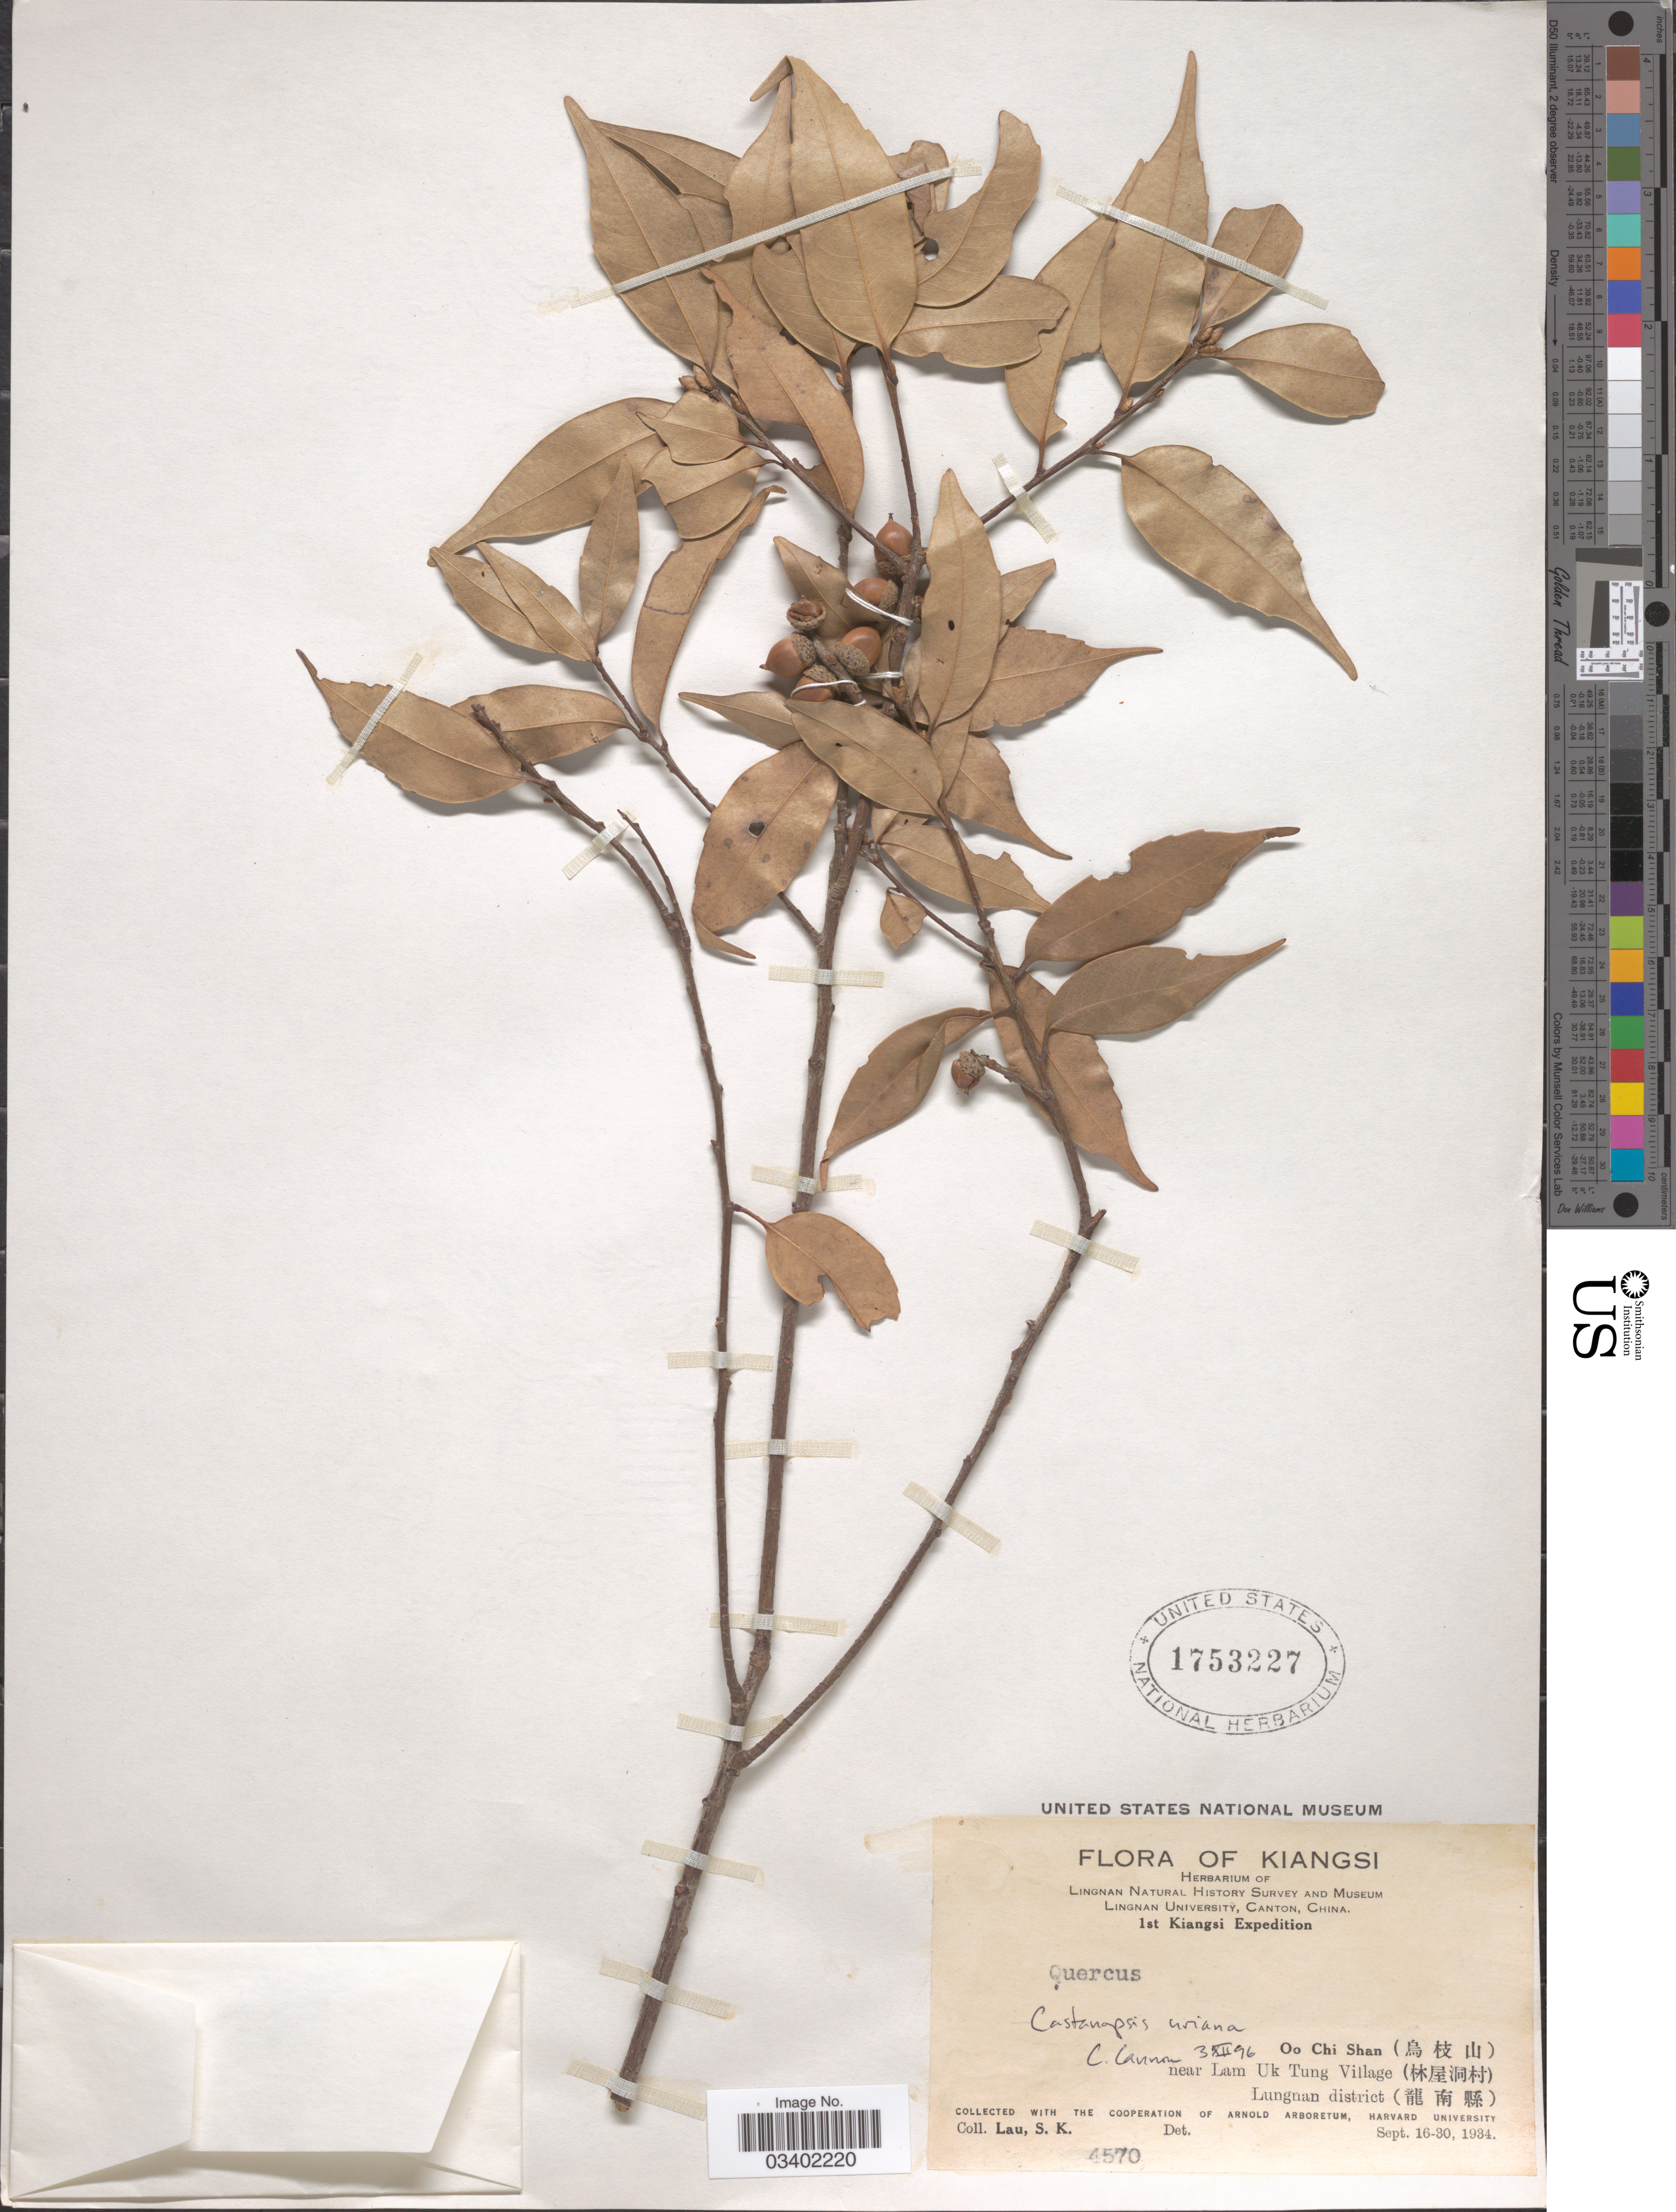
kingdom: Plantae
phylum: Tracheophyta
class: Magnoliopsida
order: Fagales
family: Fagaceae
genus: Lithocarpus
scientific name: Lithocarpus uraianus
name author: (Hayata) Hayata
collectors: S. K. Lau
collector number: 4570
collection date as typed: Transcribed d/m/y: 3/12/96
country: China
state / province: Jiangxi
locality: Kiangsi. C. Cannon. Oo Chi Shan (X). Near Lam Uk Tung Village (X). Lungnan district (X).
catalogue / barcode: US 1753227